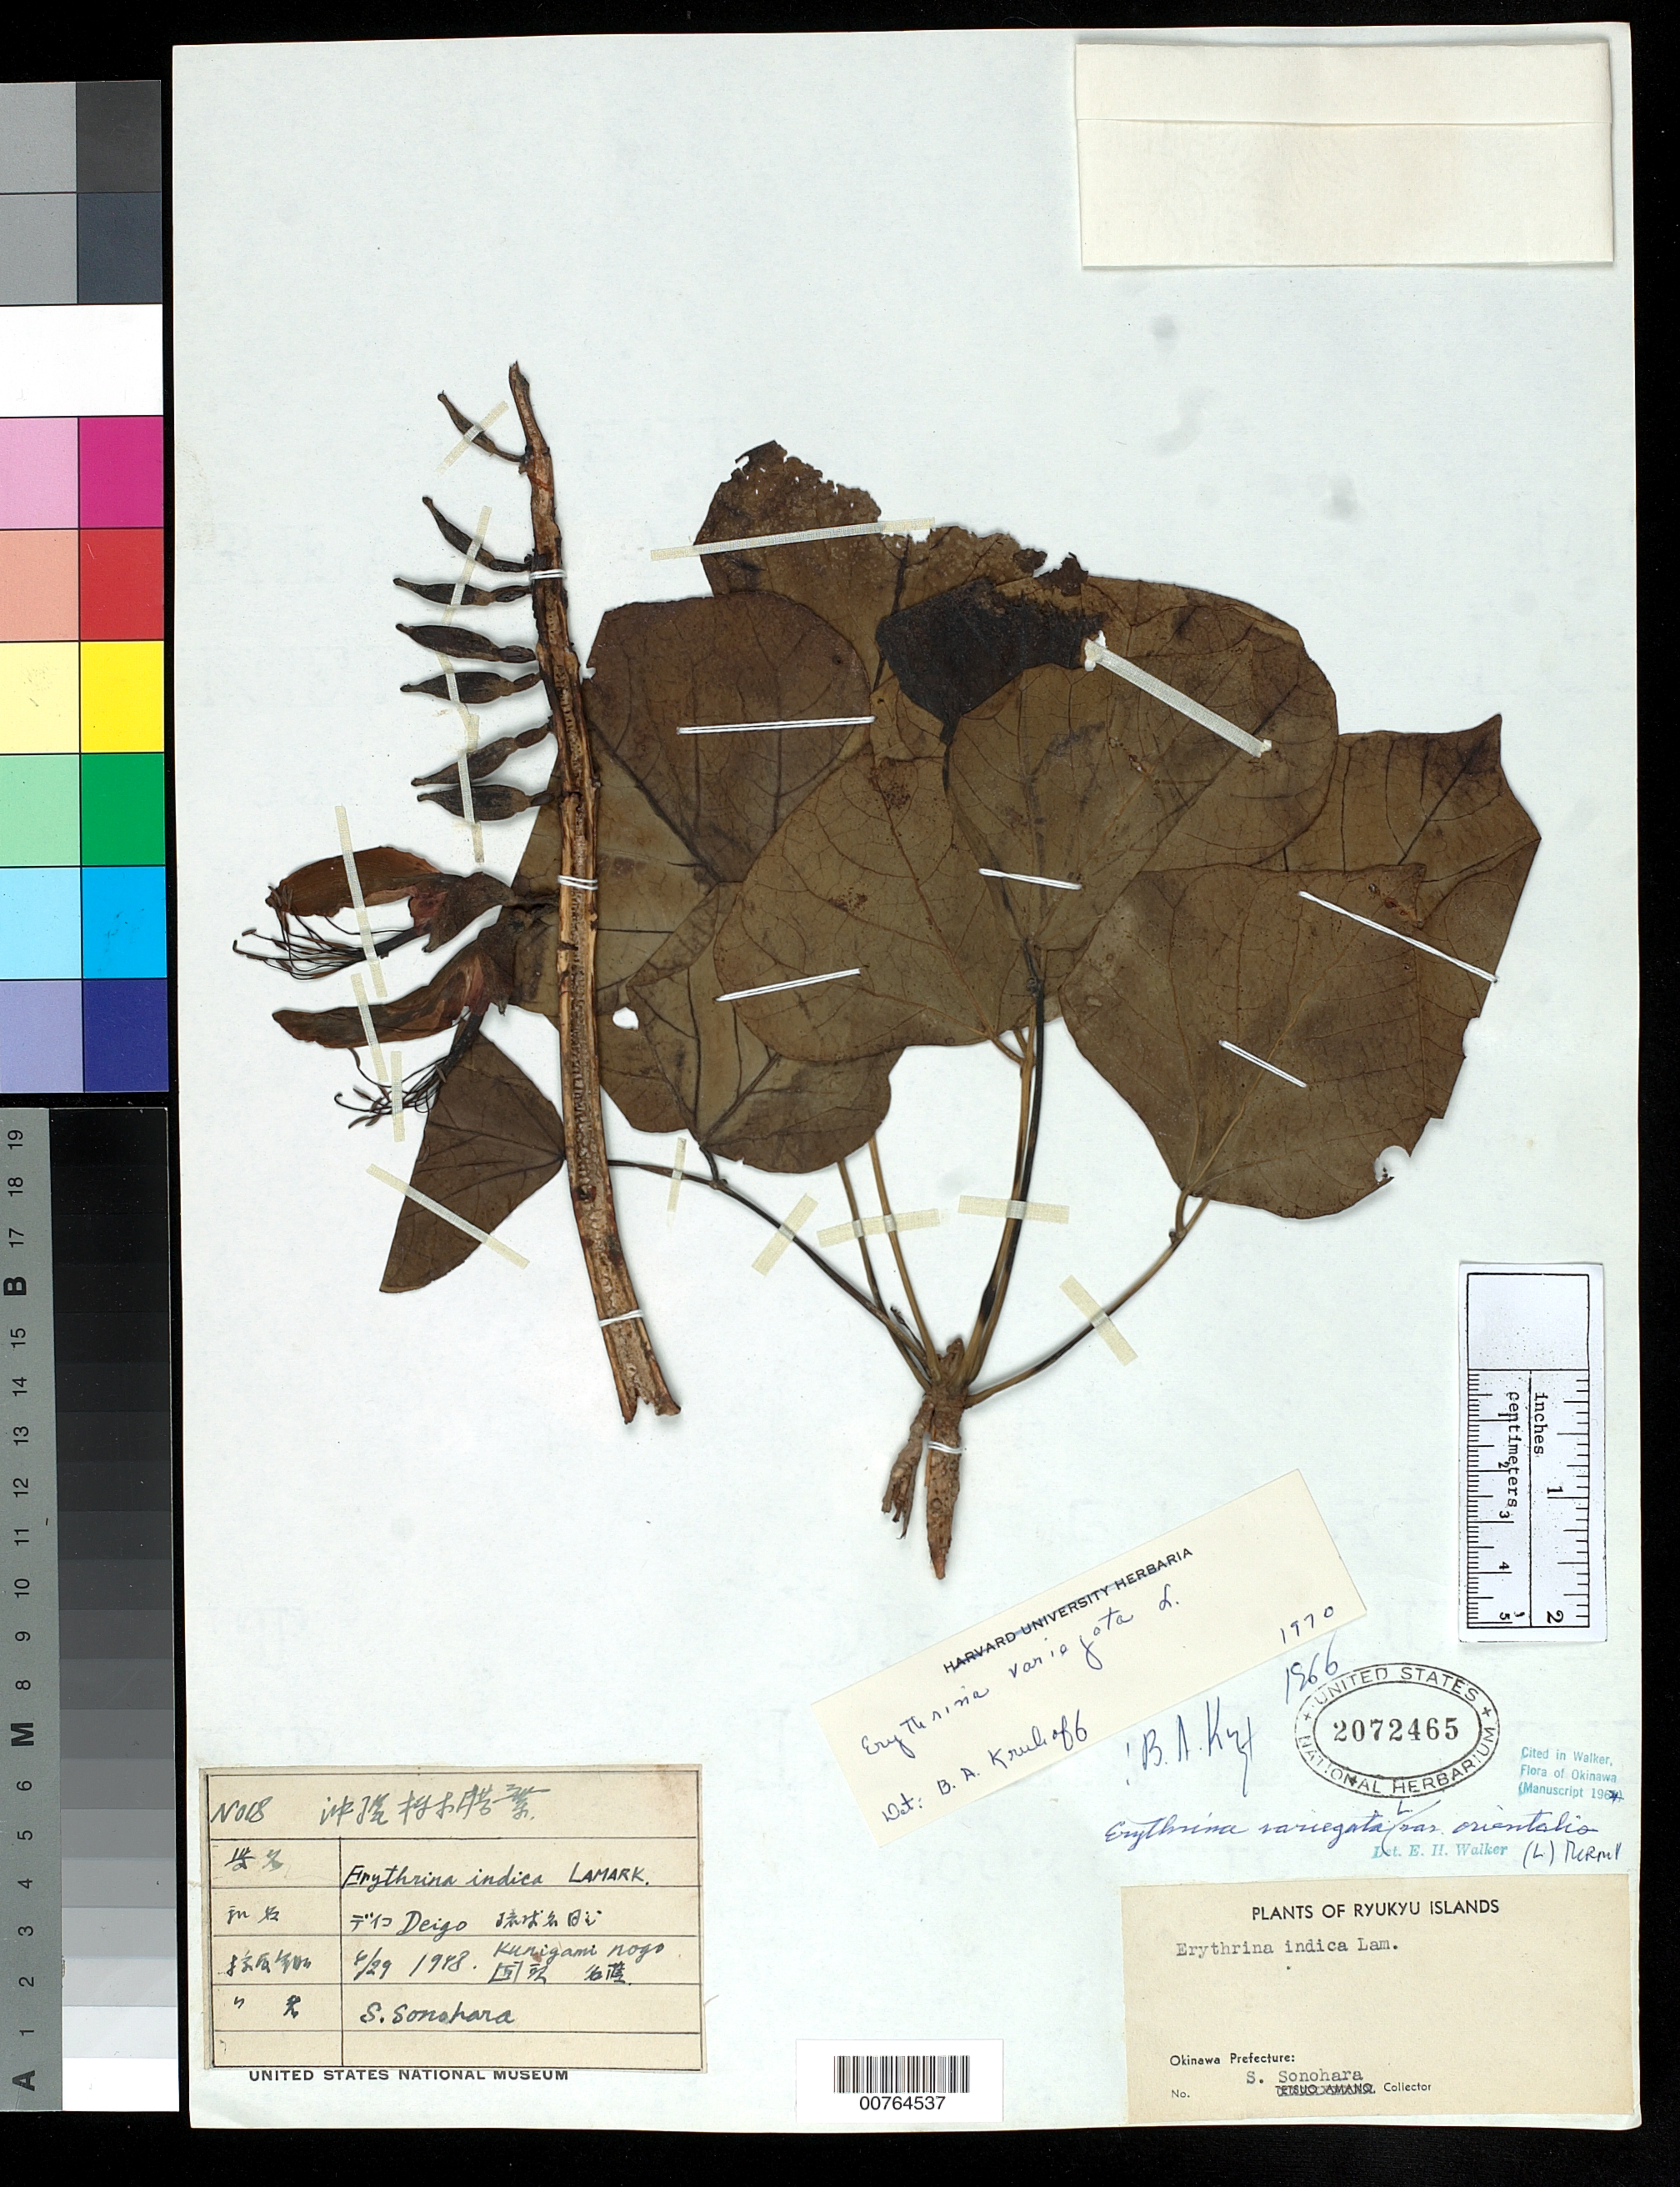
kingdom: Plantae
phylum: Tracheophyta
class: Magnoliopsida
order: Fabales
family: Fabaceae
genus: Erythrina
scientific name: Erythrina variegata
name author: L.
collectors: S. Sonohara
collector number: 18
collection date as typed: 29 Jun 1948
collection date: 1948-06-29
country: Japan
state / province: Okinawa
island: Okinawa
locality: Kunigami Nogo.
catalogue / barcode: US 2072465